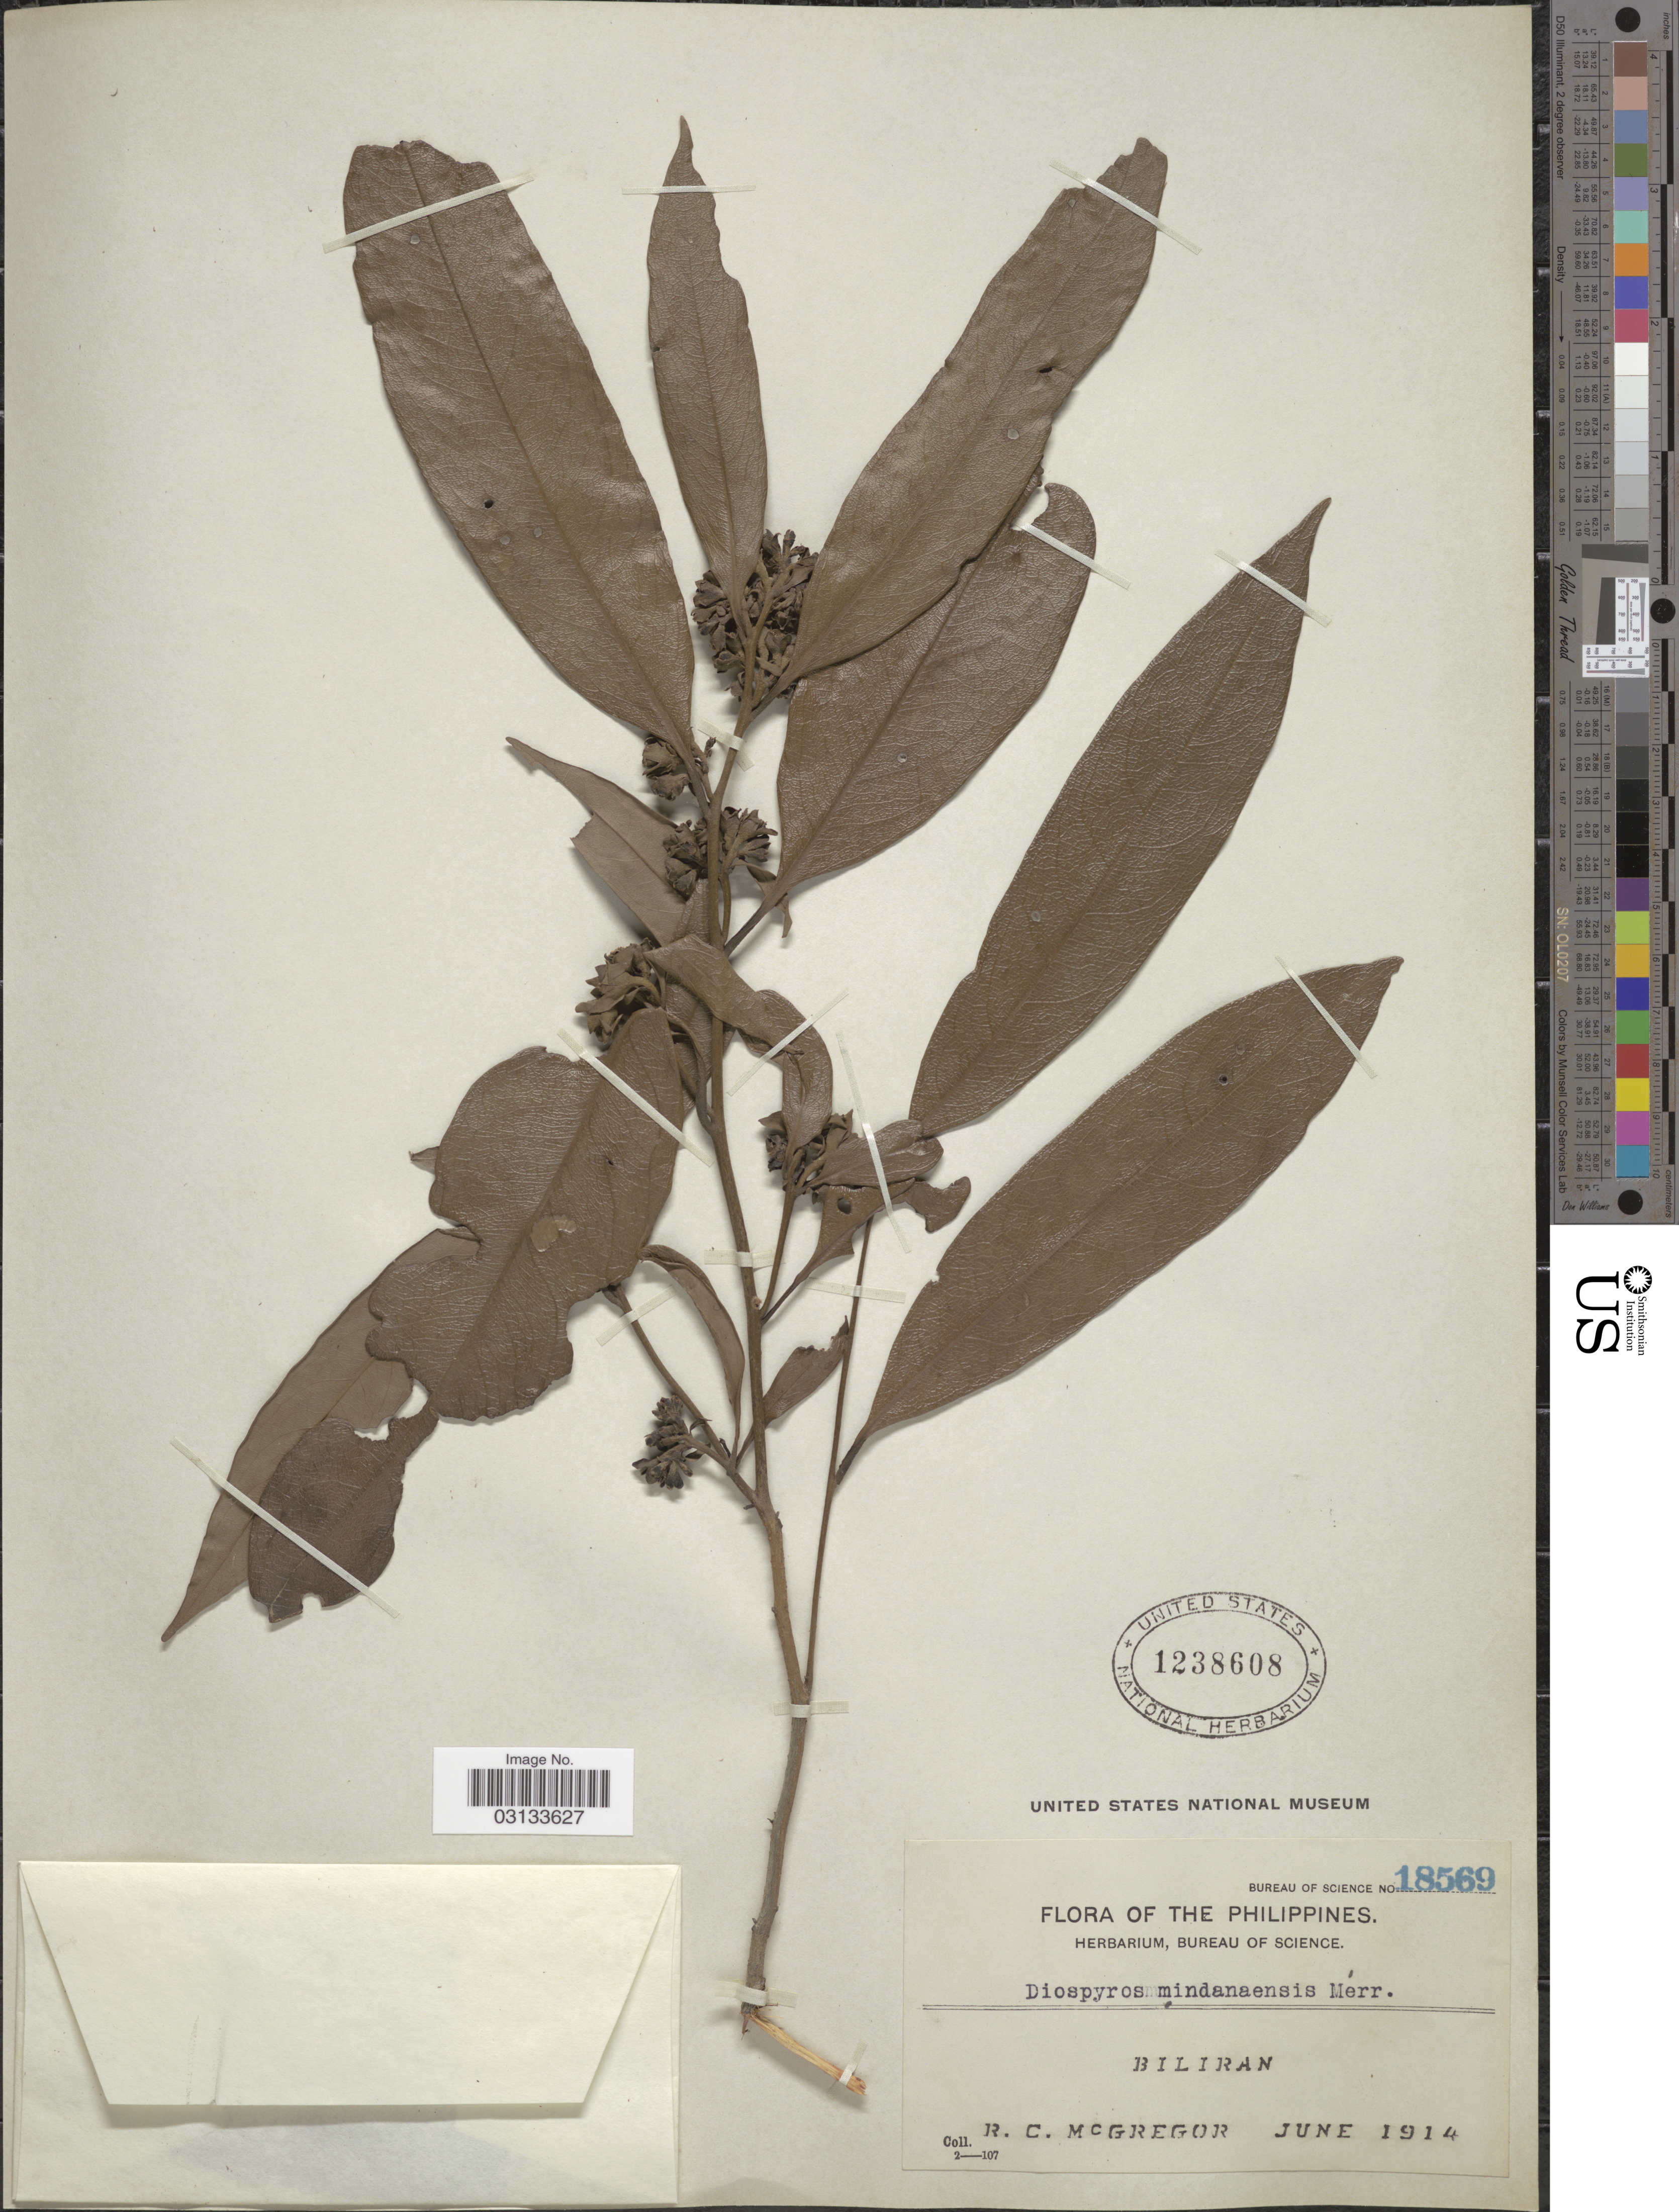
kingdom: Plantae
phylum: Tracheophyta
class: Magnoliopsida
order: Ericales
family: Ebenaceae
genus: Diospyros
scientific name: Diospyros mindanaensis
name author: Merr.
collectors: R. C. McGregor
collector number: Bureau of Science 18569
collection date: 1914-06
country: Philippines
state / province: Eastern Visayas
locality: Biliran.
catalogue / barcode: US 1238608